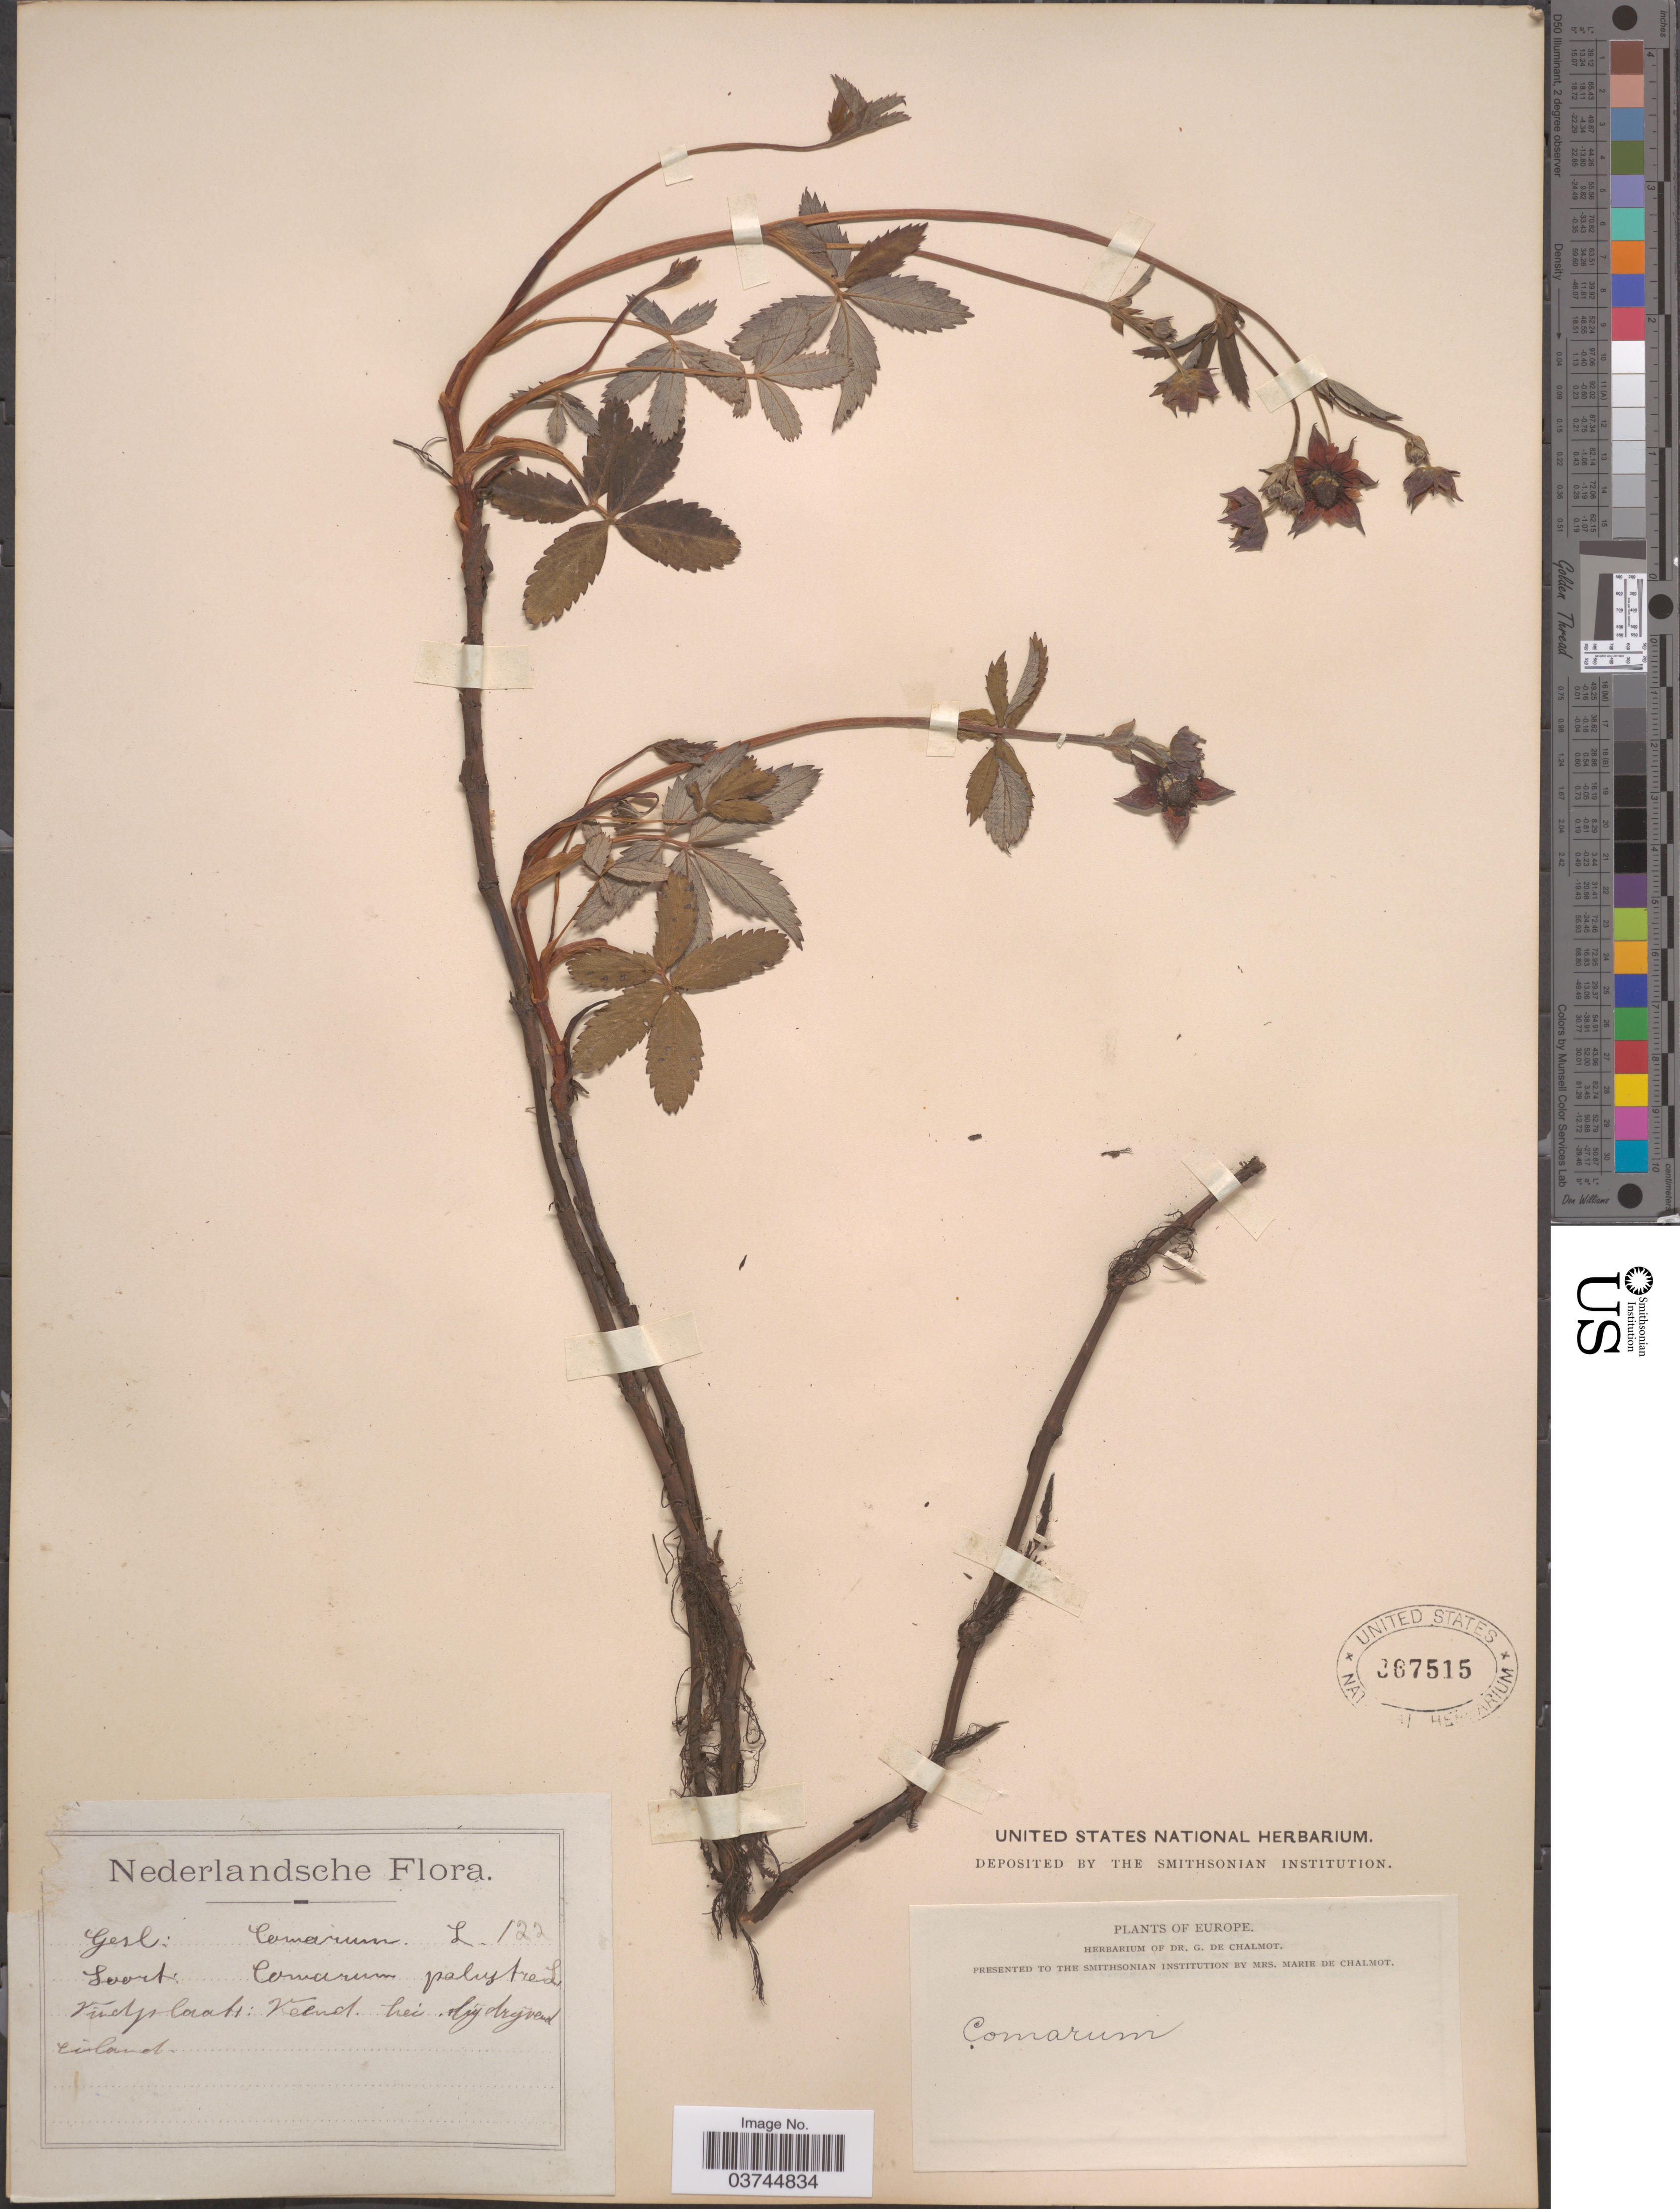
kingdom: Plantae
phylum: Tracheophyta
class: Magnoliopsida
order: Rosales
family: Rosaceae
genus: Comarum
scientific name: Comarum palustre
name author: L.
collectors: ex herb. G. de Chalmot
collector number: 122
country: Netherlands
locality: Veend. hei bij drijvend eiland.